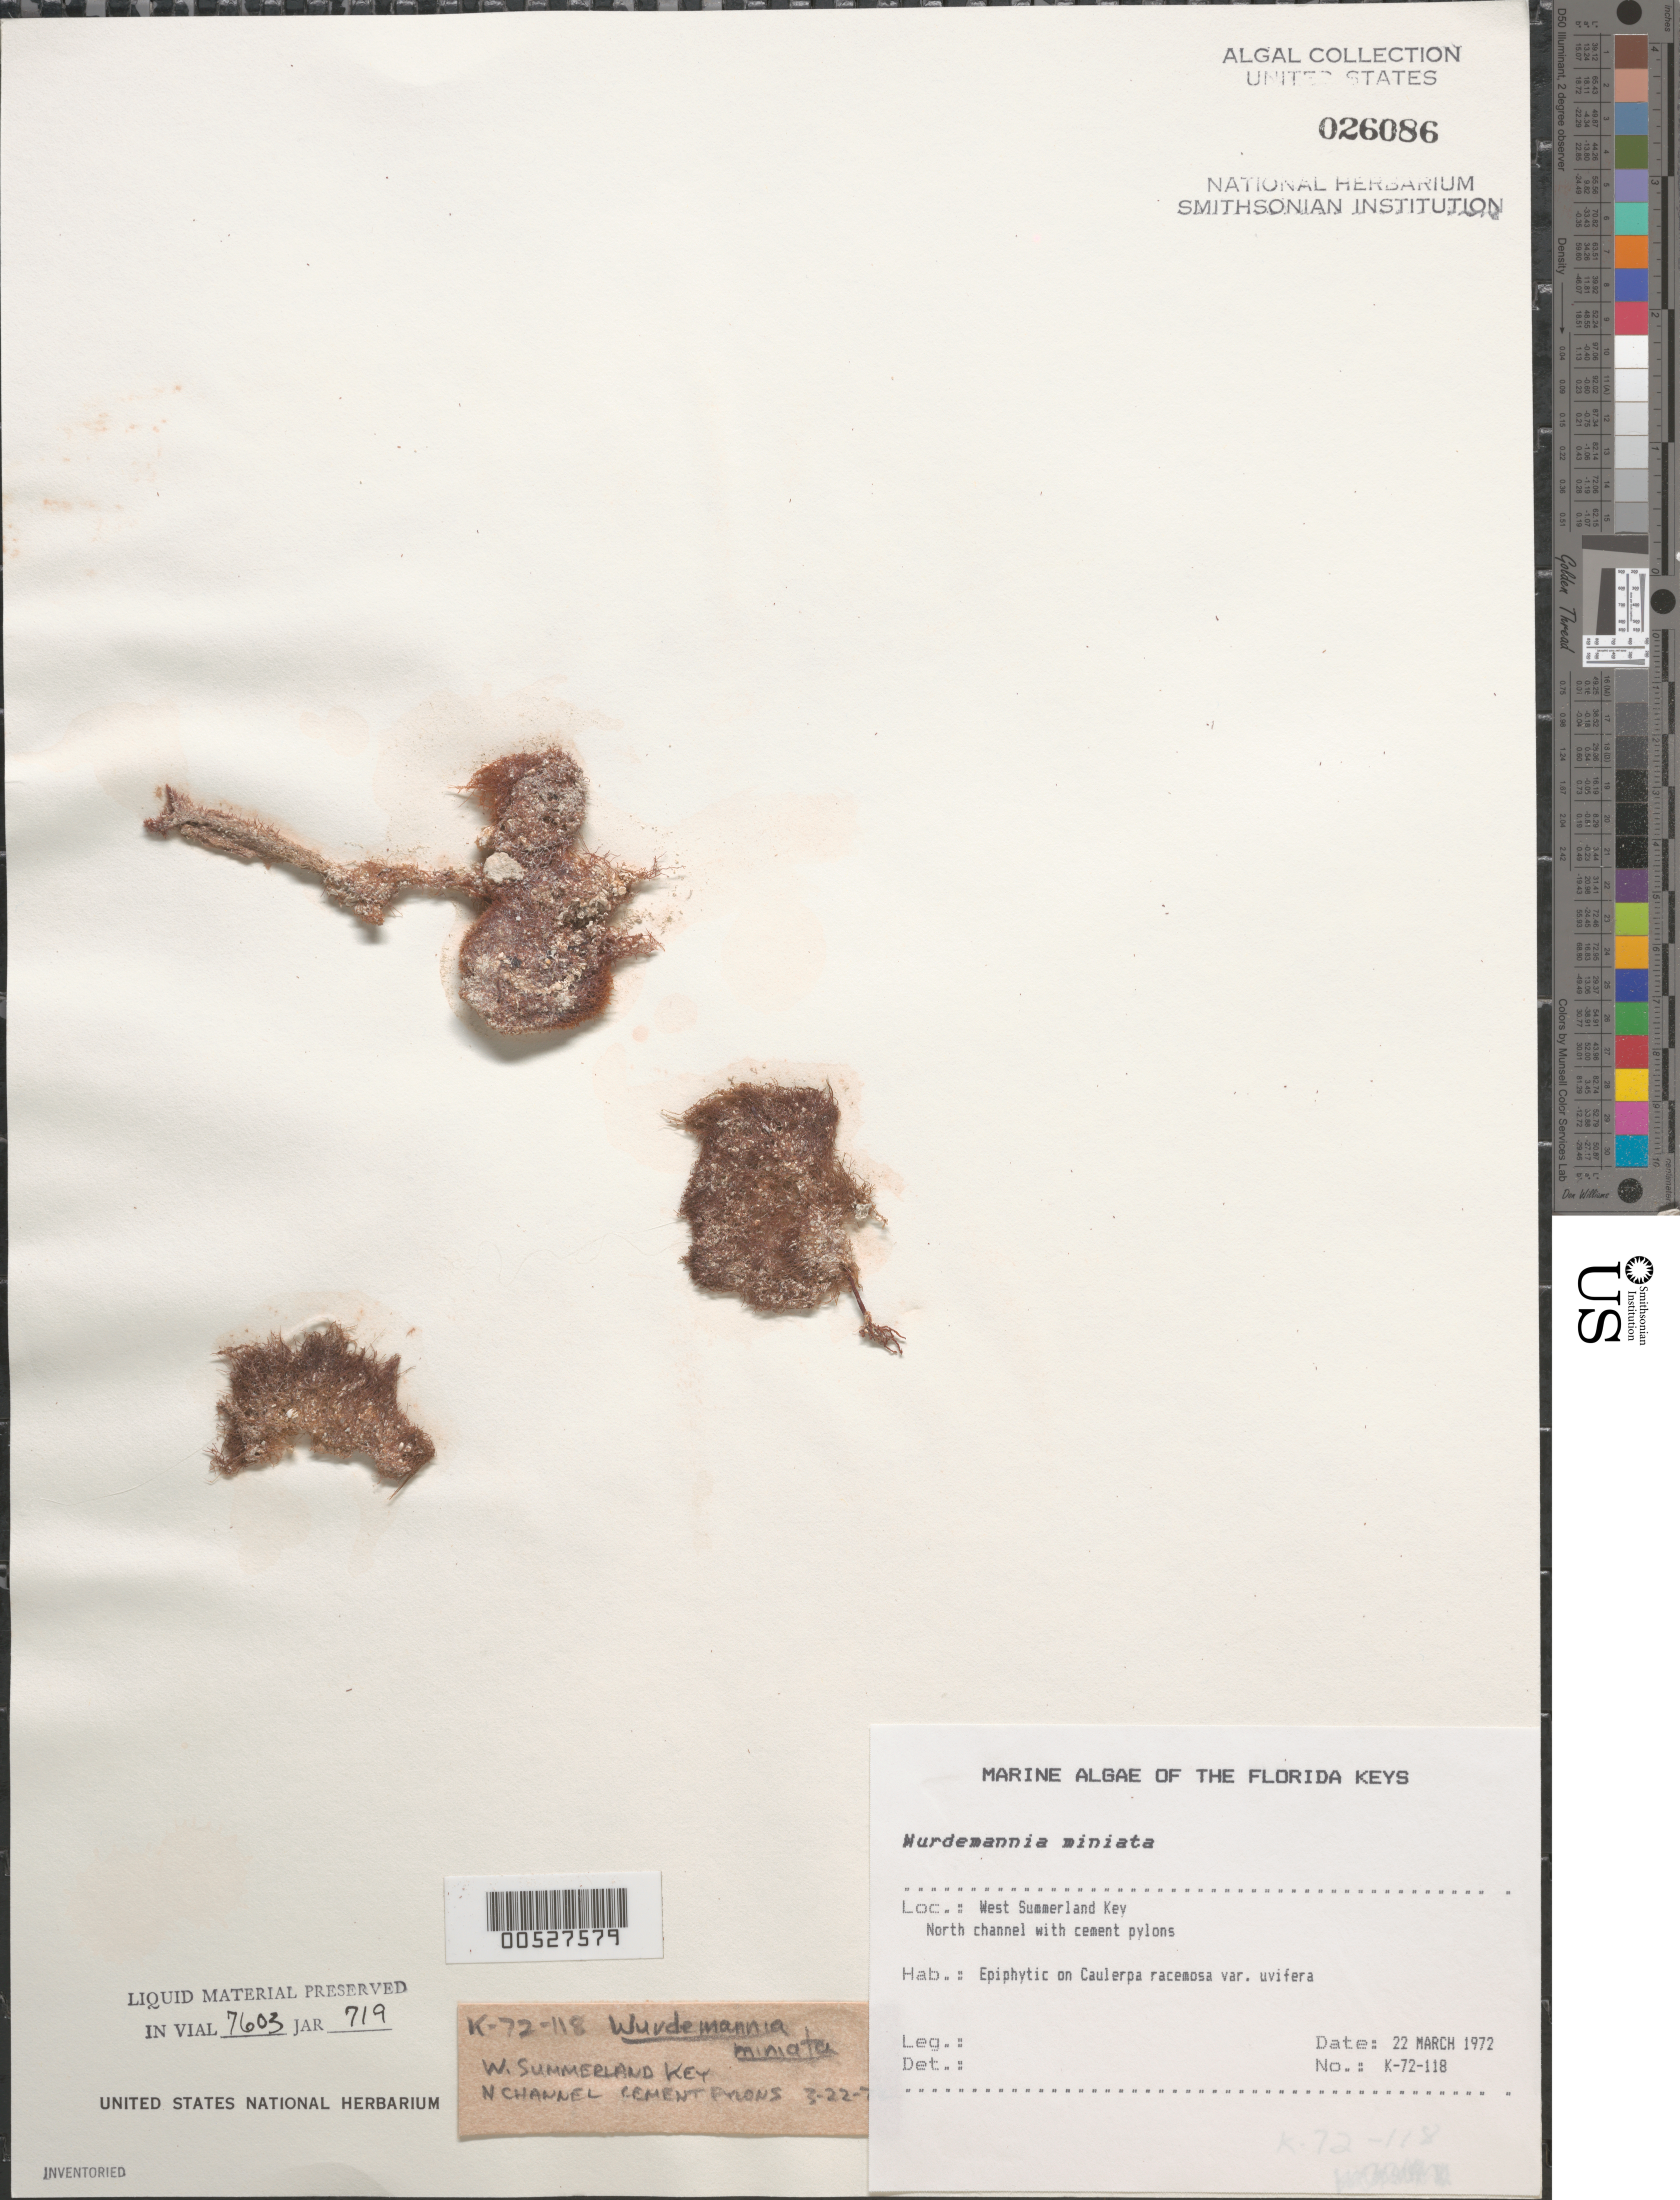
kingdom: Plantae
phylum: Rhodophyta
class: Florideophyceae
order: Gigartinales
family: Solieriaceae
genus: Wurdemannia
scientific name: Wurdemannia miniata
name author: (Spreng.) Feldmann & G. Hamel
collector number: K-72-118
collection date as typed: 22 Mar 1972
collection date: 1972-03-22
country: United States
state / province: Florida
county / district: Monroe County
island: West Summerland Key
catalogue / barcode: US 26086